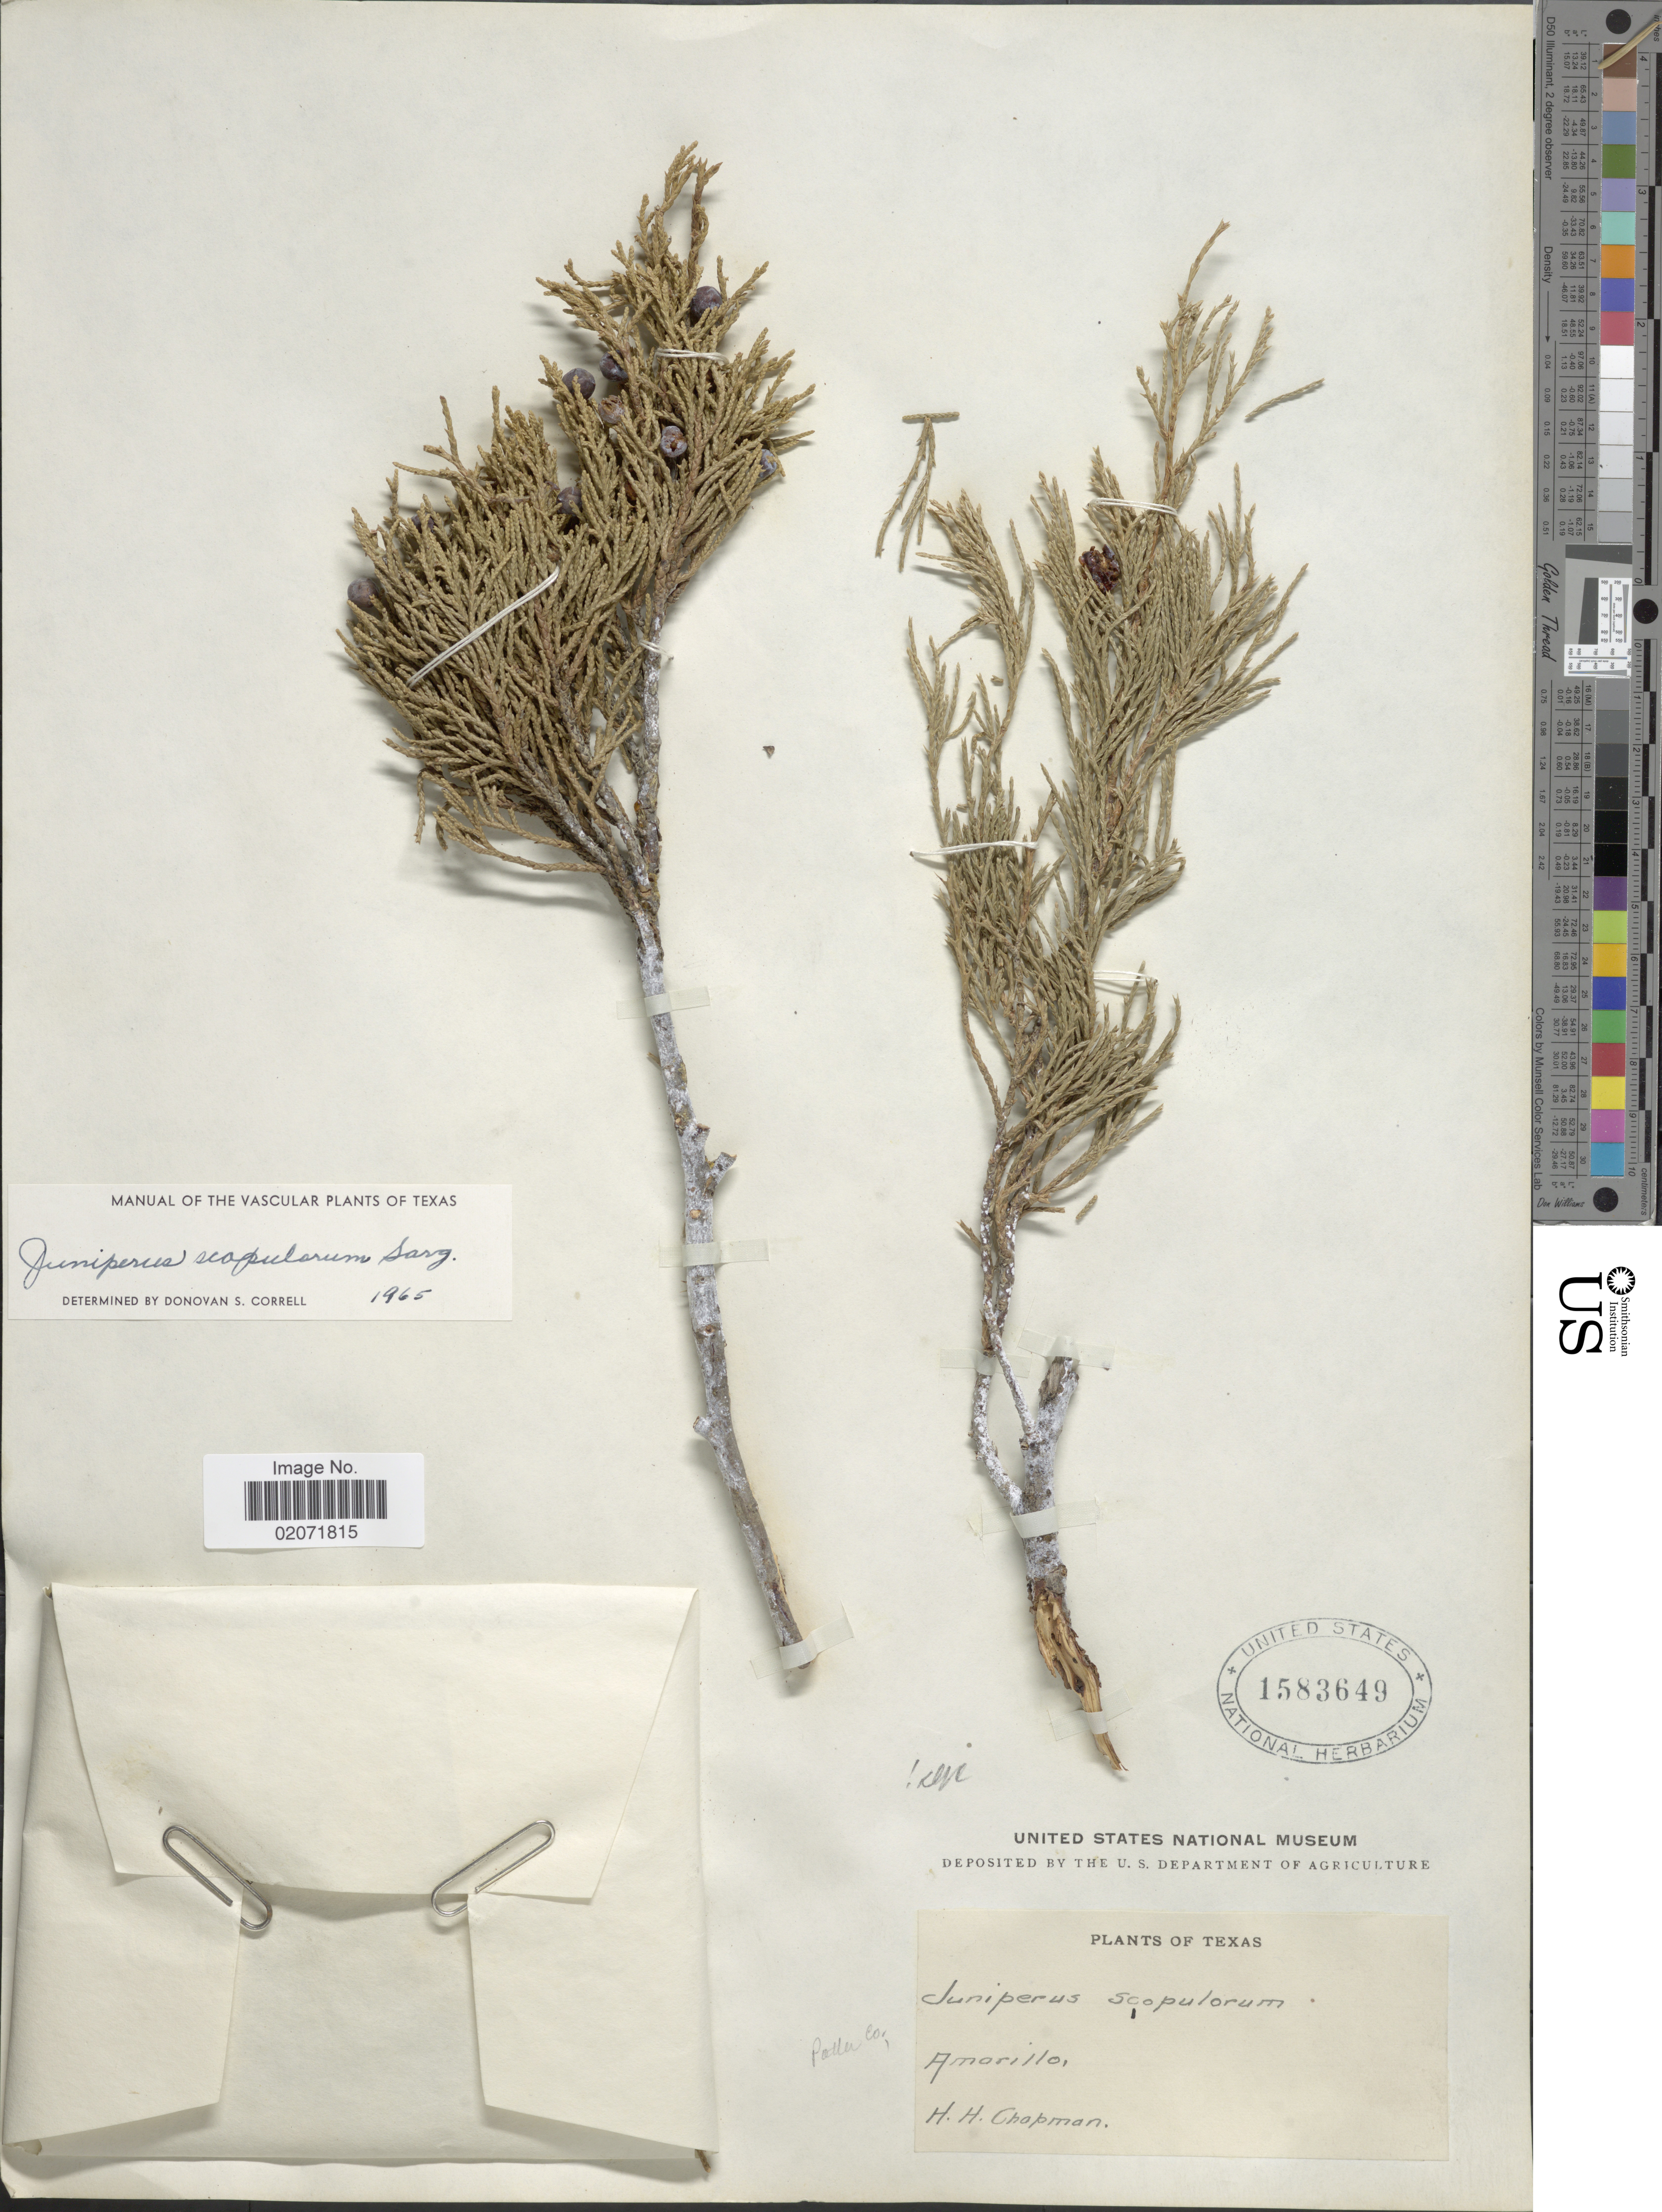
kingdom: Plantae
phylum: Tracheophyta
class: Pinopsida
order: Pinales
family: Cupressaceae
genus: Juniperus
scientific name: Juniperus scopulorum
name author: Sarg.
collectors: H. Chapman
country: United States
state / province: Texas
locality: Amarillo, Potter Co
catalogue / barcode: US 1583649